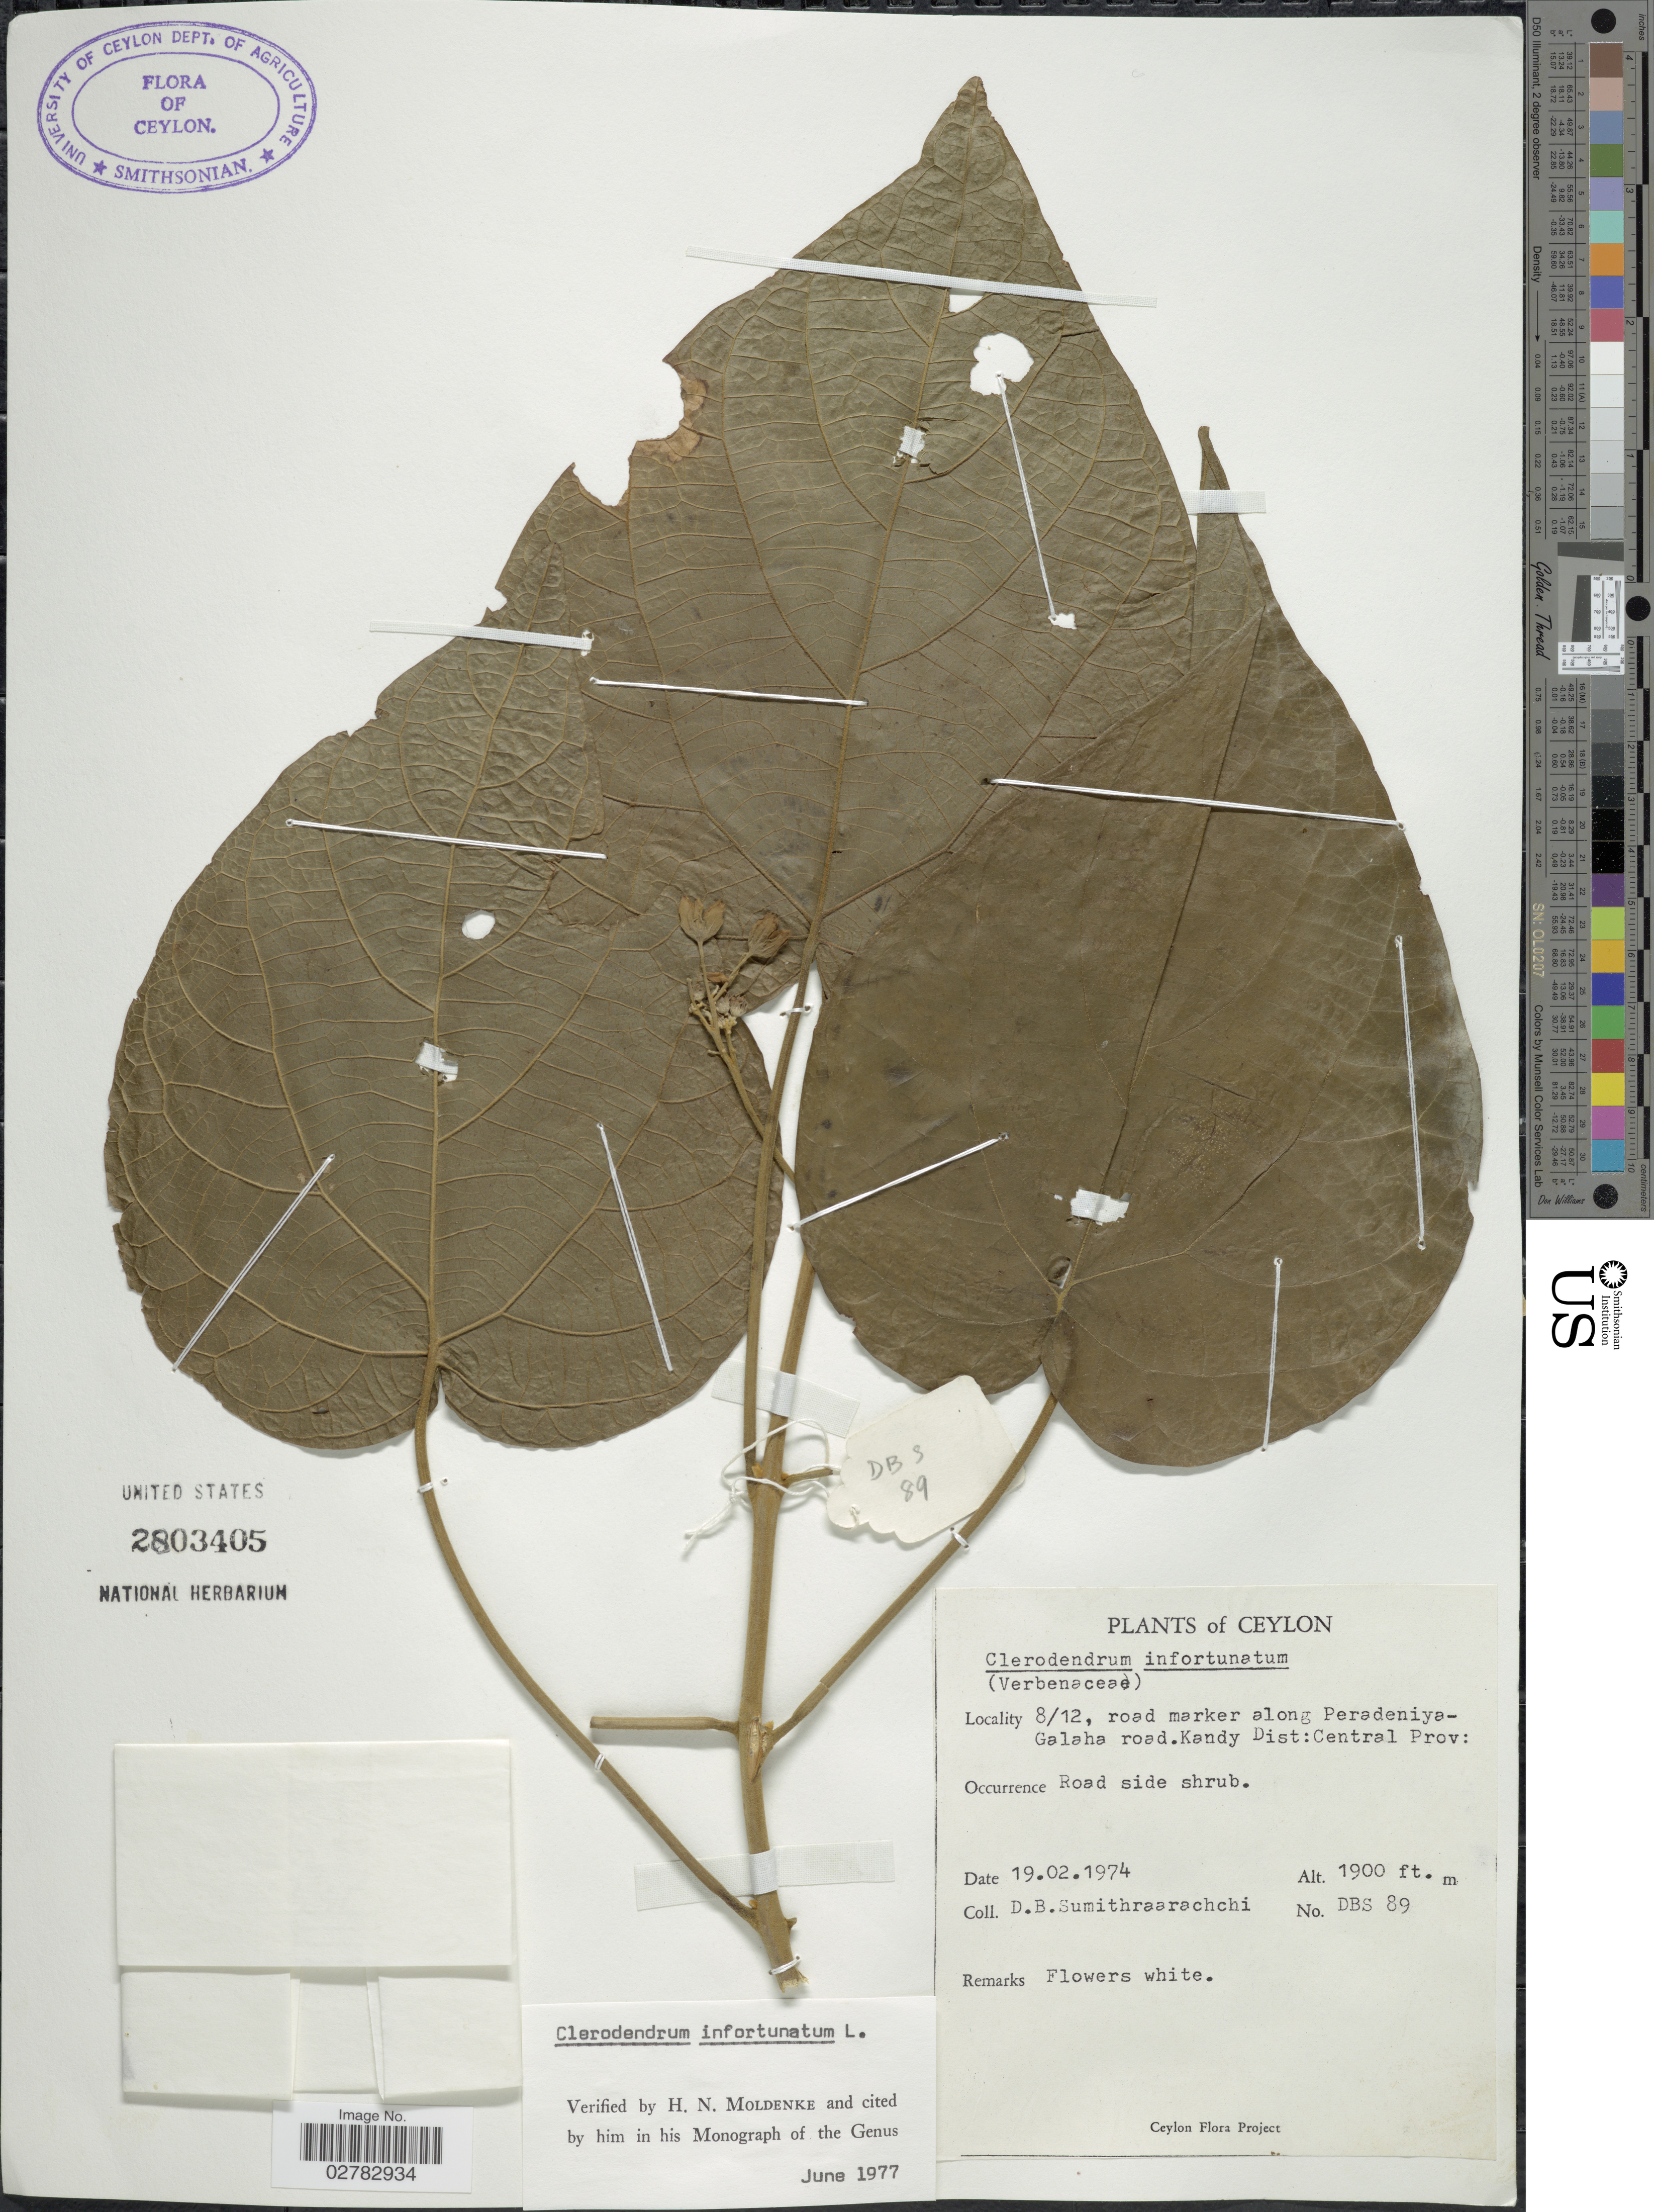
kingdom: Plantae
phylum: Tracheophyta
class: Magnoliopsida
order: Lamiales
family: Lamiaceae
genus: Clerodendrum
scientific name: Clerodendrum infortunatum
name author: L.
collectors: D. B. Sumithraarachchi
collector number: DBS89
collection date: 1974-02-19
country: Sri Lanka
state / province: Central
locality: Ceylon. 8/12, road marker along Peradeniya-Galaha road. Kandy Dist.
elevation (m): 579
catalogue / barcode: US 2803405